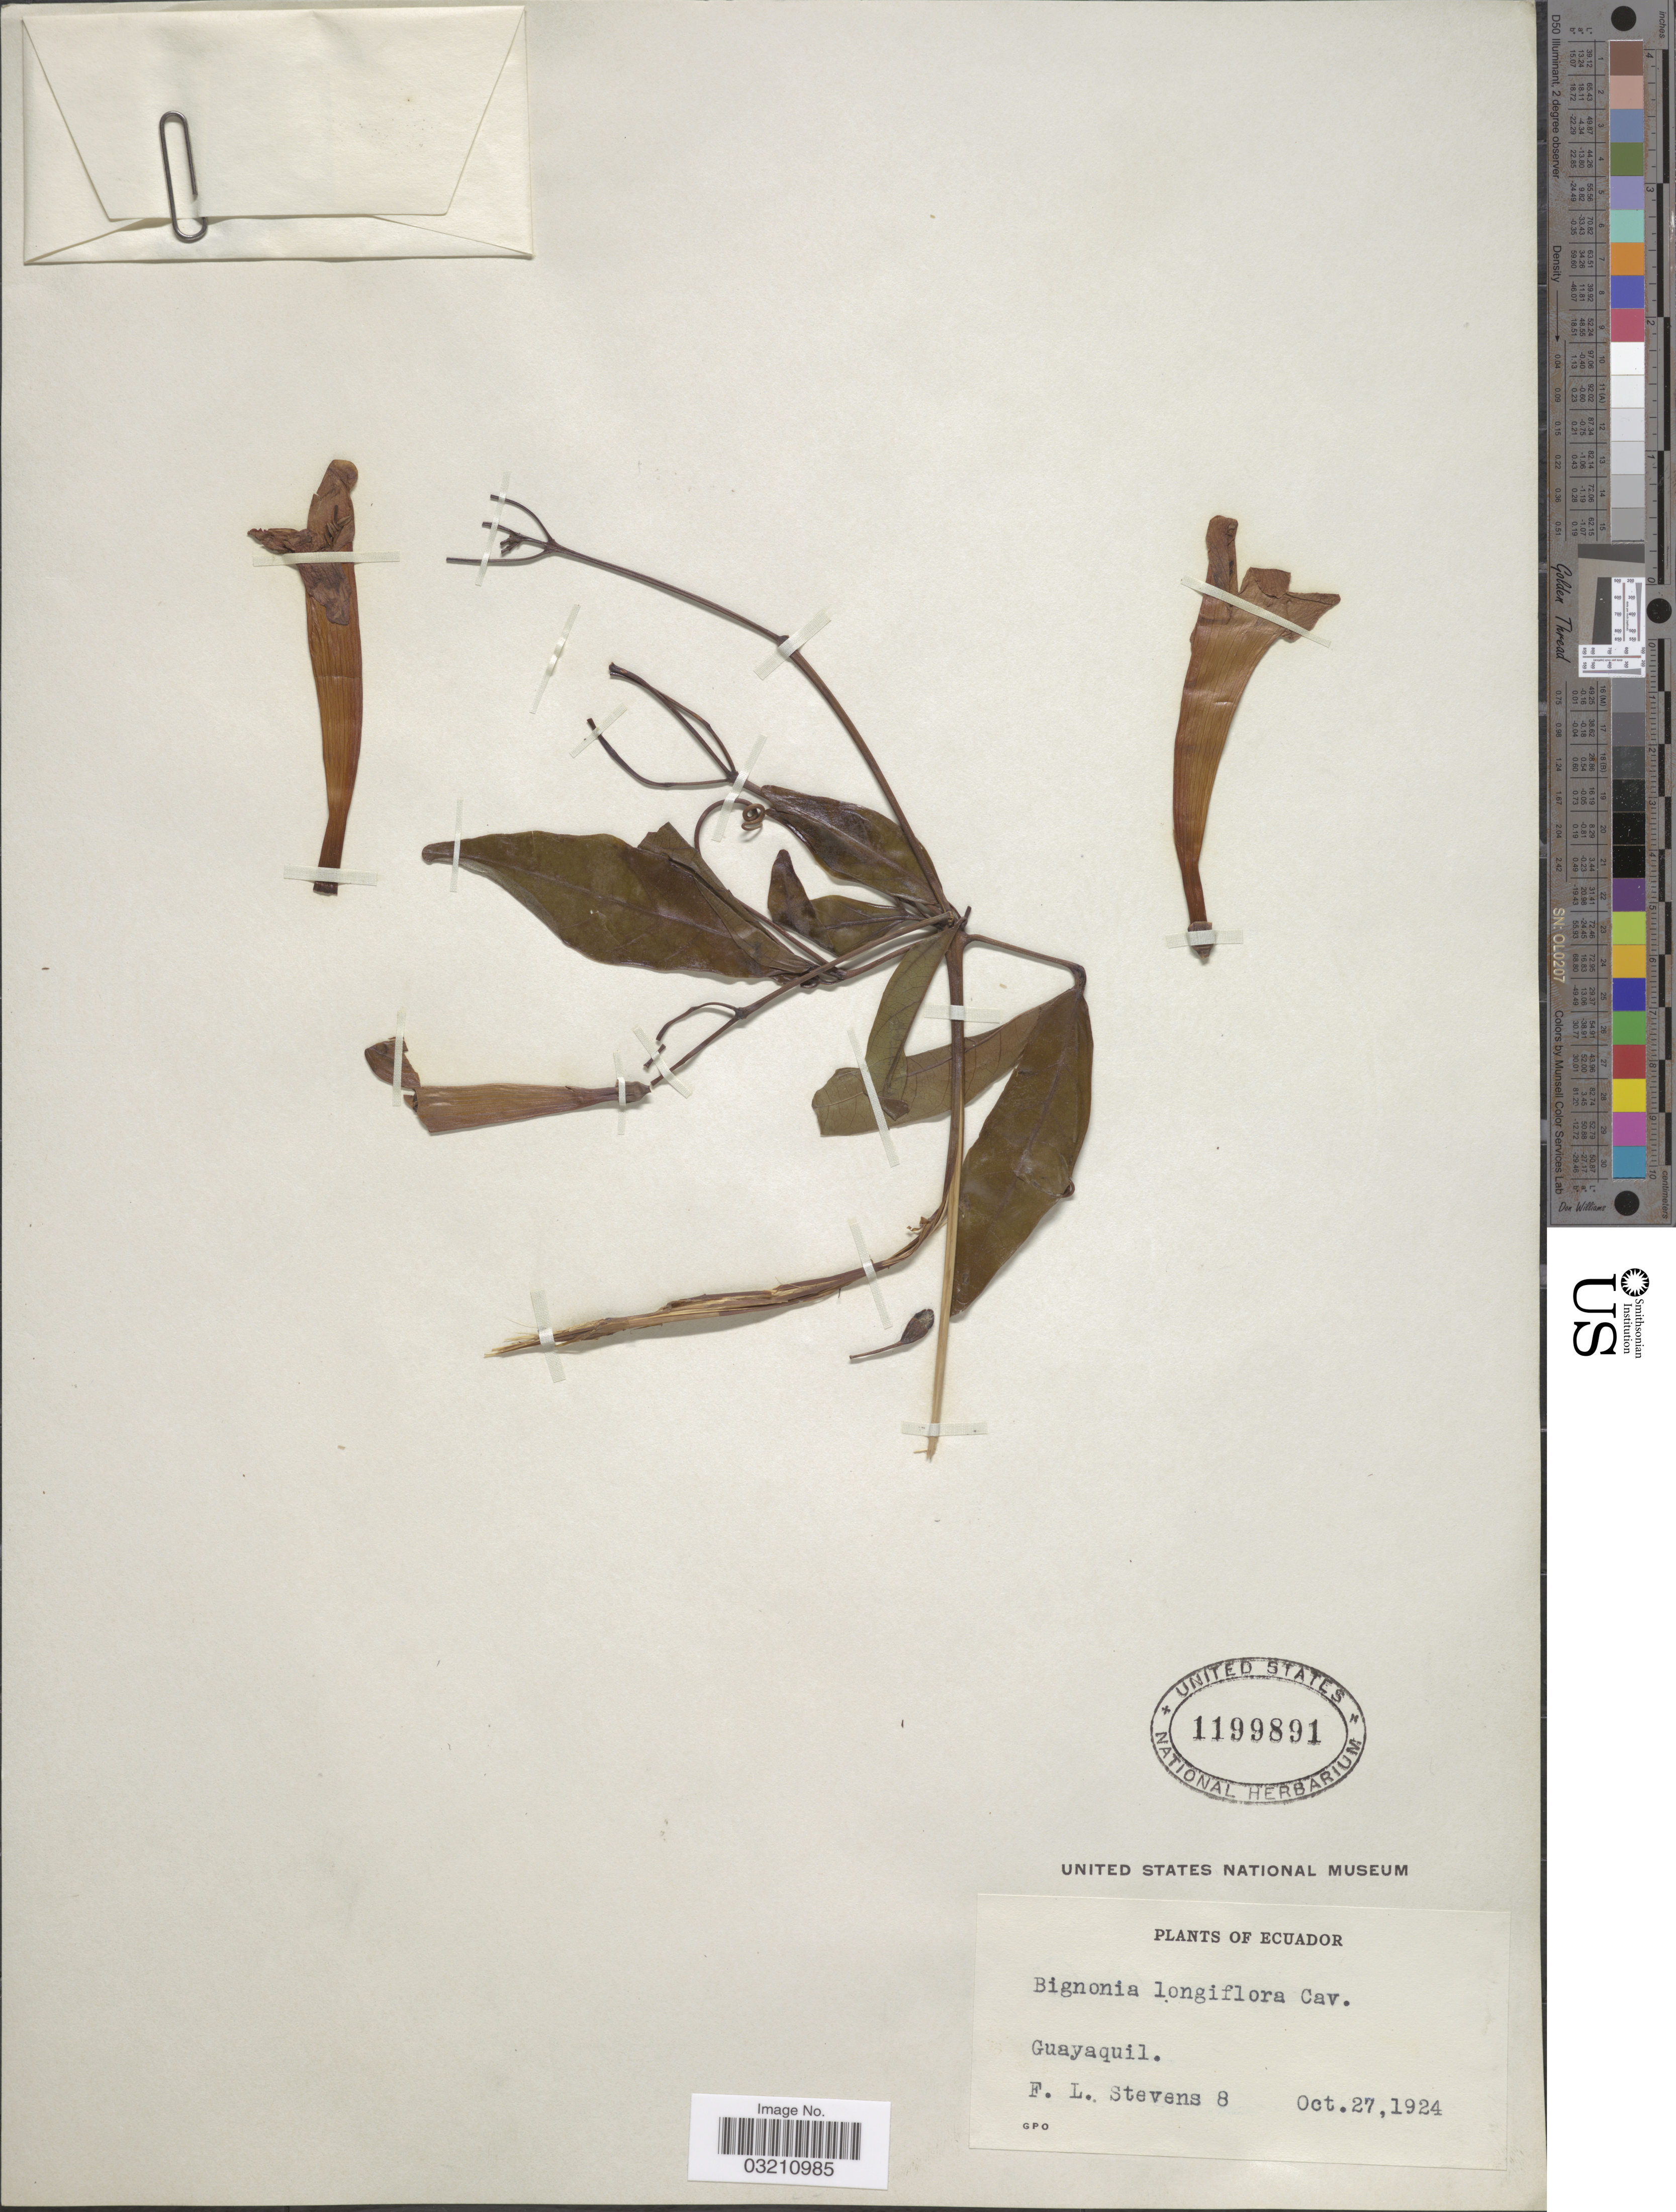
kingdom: Plantae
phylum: Tracheophyta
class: Magnoliopsida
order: Lamiales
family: Bignoniaceae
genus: Bignonia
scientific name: Bignonia longiflora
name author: Cav.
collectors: F. L. Stevens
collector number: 8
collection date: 1924-10-27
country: Ecuador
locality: Guayaquil.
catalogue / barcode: US 1199891